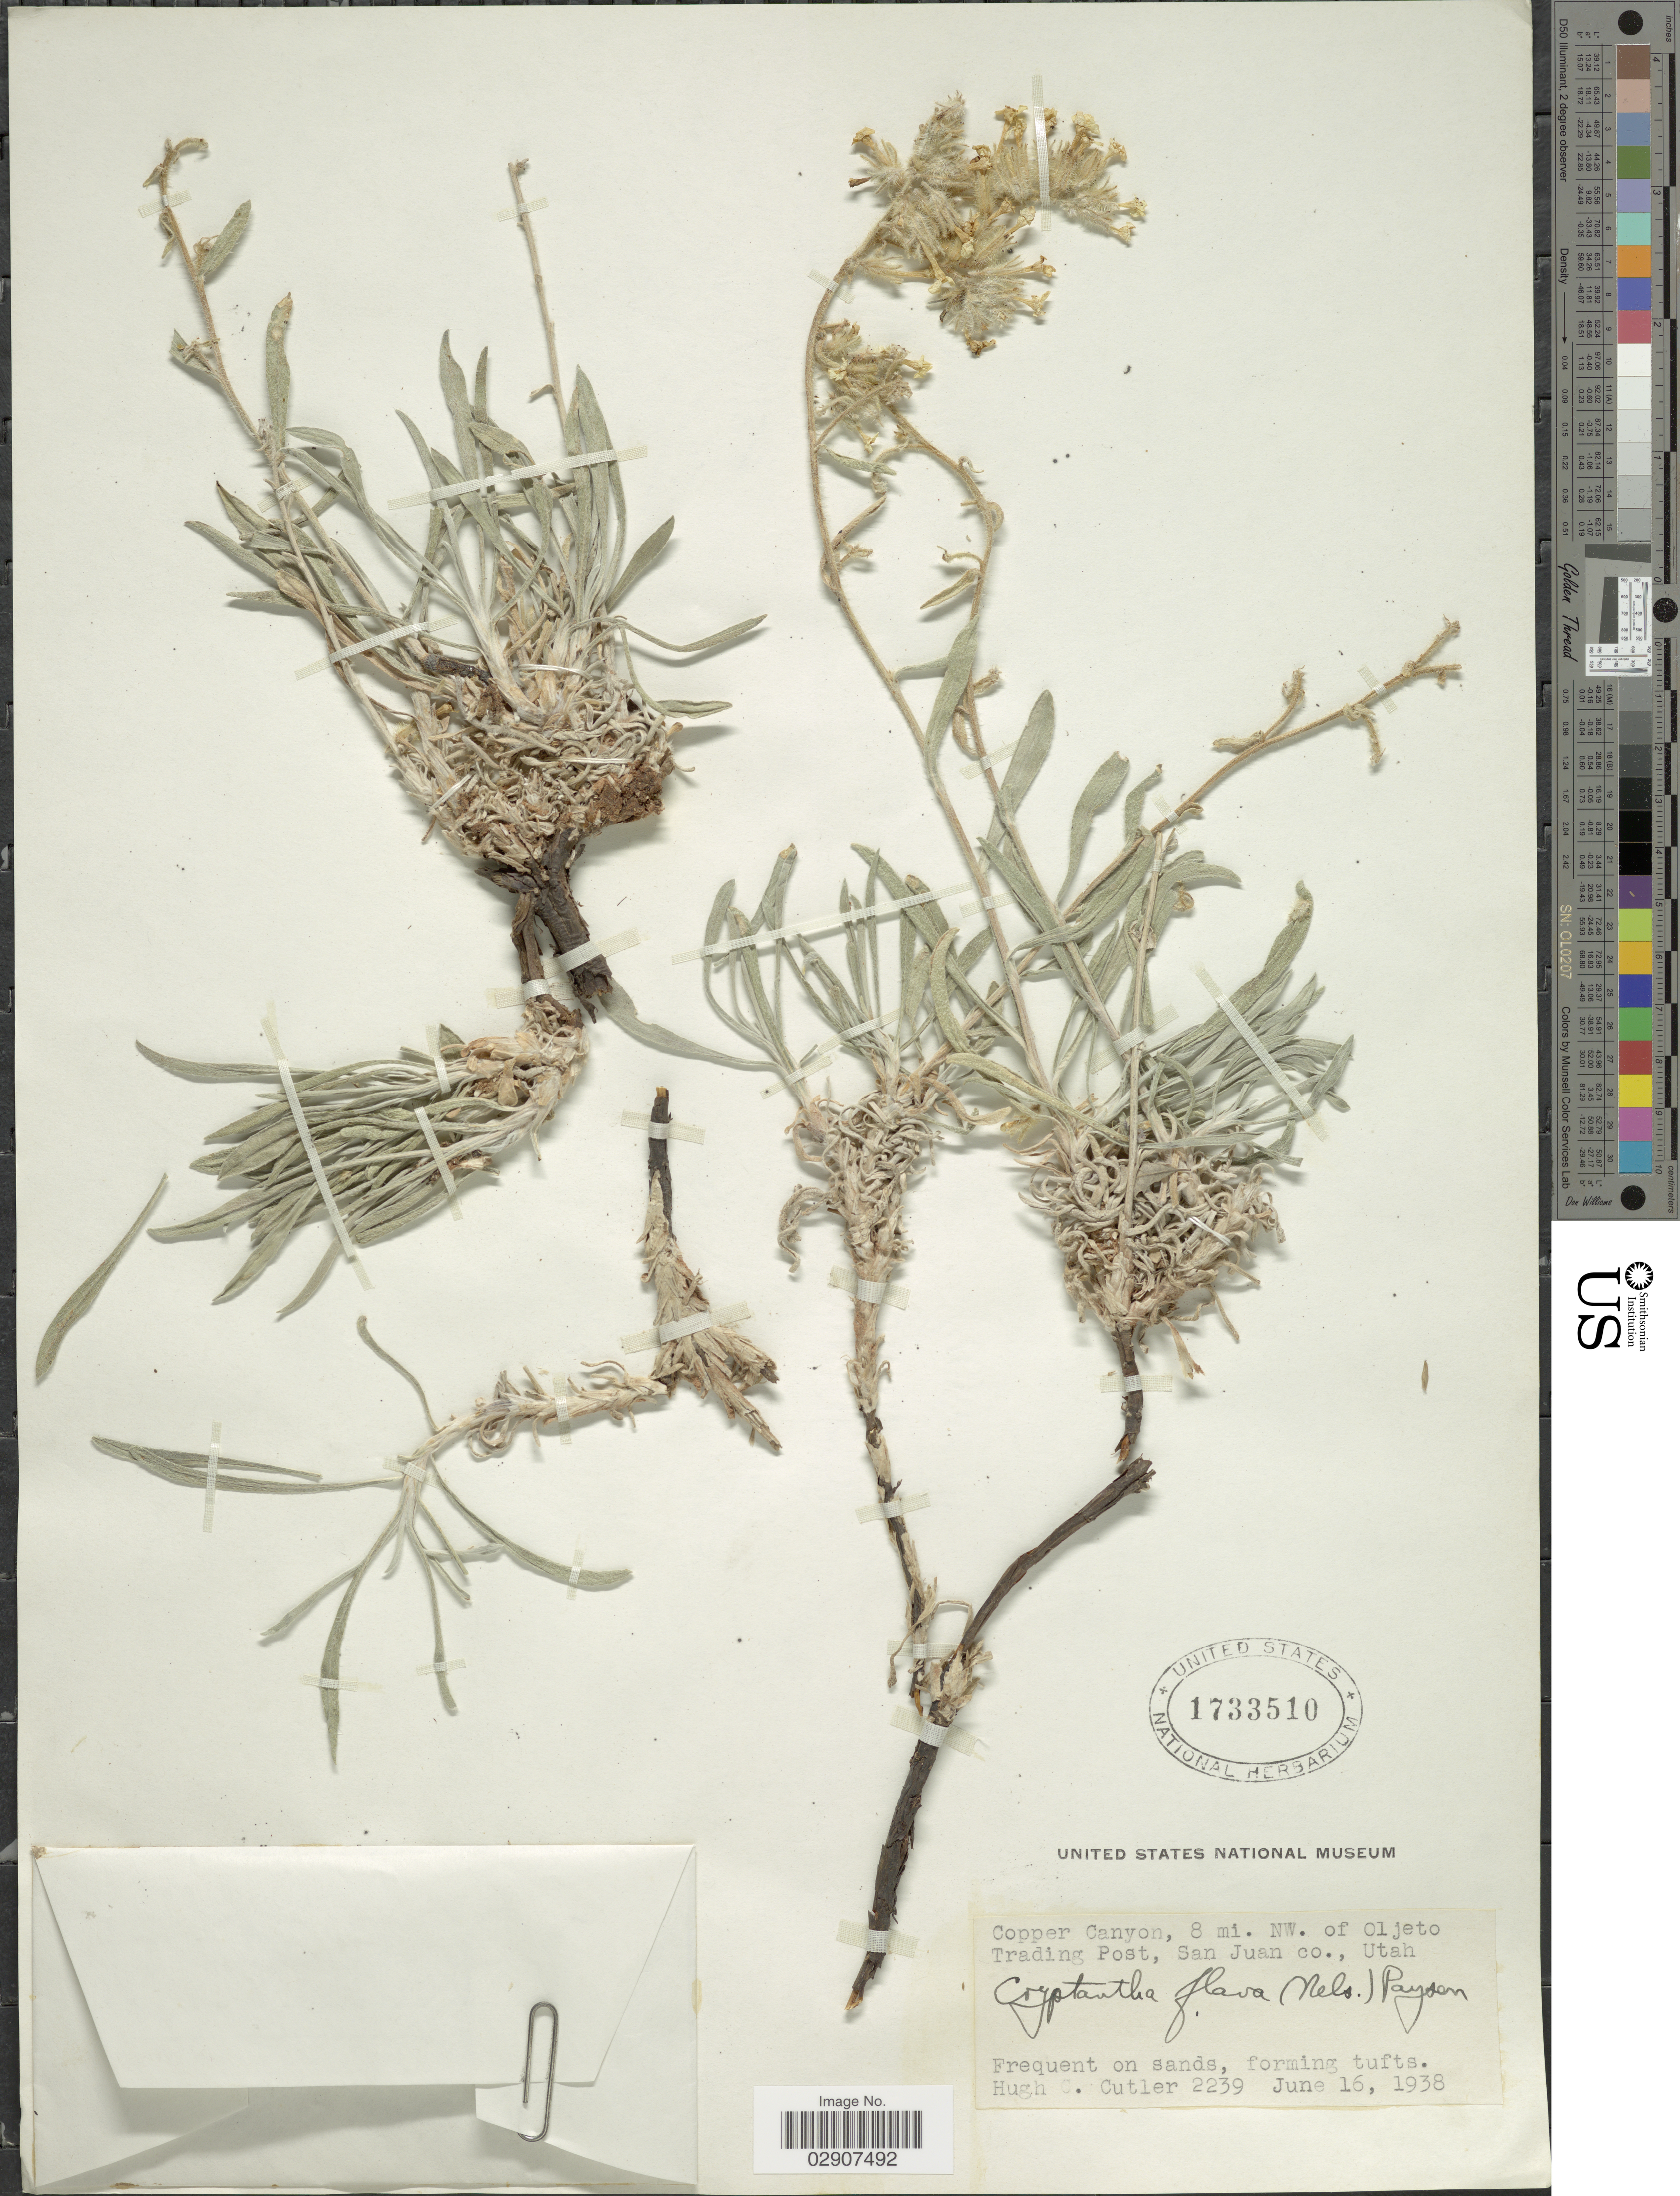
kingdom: Plantae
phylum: Tracheophyta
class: Magnoliopsida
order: Boraginales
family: Boraginaceae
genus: Cryptantha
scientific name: Cryptantha flava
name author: (A. Nelson) Payson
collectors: H. C. Cutler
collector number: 2239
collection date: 1938-06-16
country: United States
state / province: Utah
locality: Copper Canyon, 8 mi. NW. of Oljeto Trading Post, San Juan Co., Utah.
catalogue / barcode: US 1733510